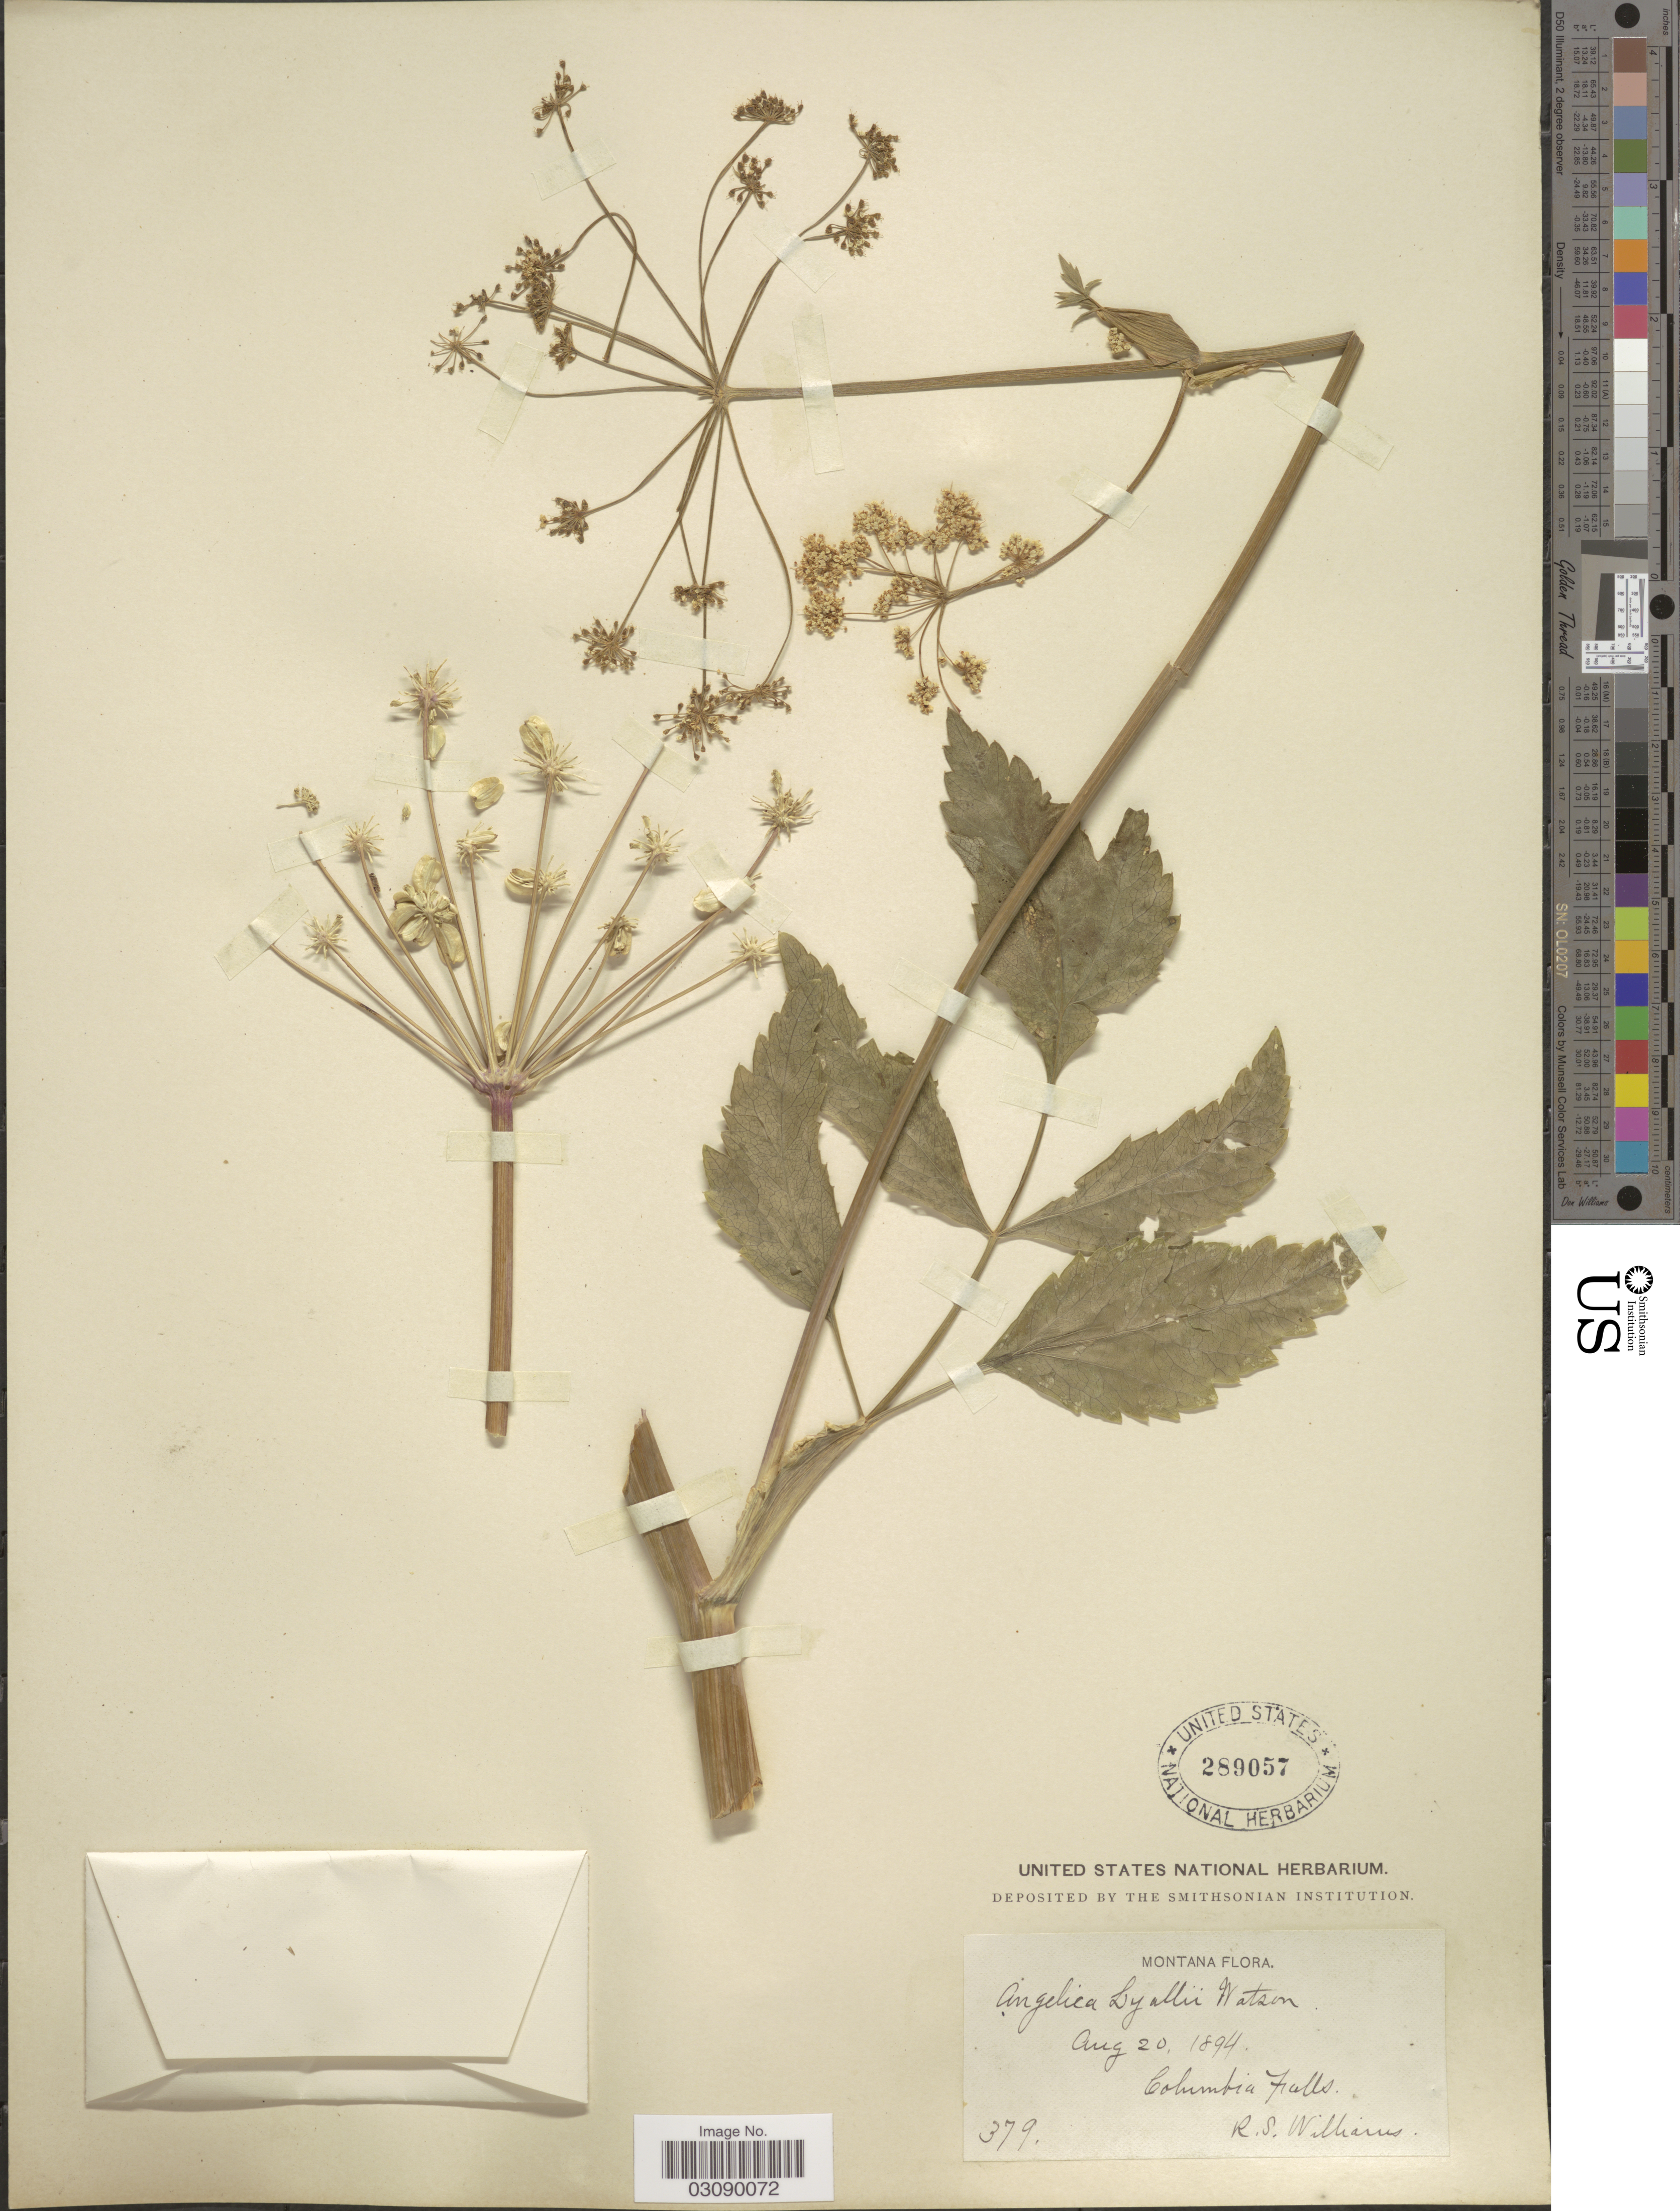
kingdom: Plantae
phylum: Tracheophyta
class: Magnoliopsida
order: Apiales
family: Apiaceae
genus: Angelica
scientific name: Angelica arguta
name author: Nutt.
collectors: R. S. Williams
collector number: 379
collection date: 1894-08-20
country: United States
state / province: Montana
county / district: Flathead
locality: Columbia Falls.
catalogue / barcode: US 289057